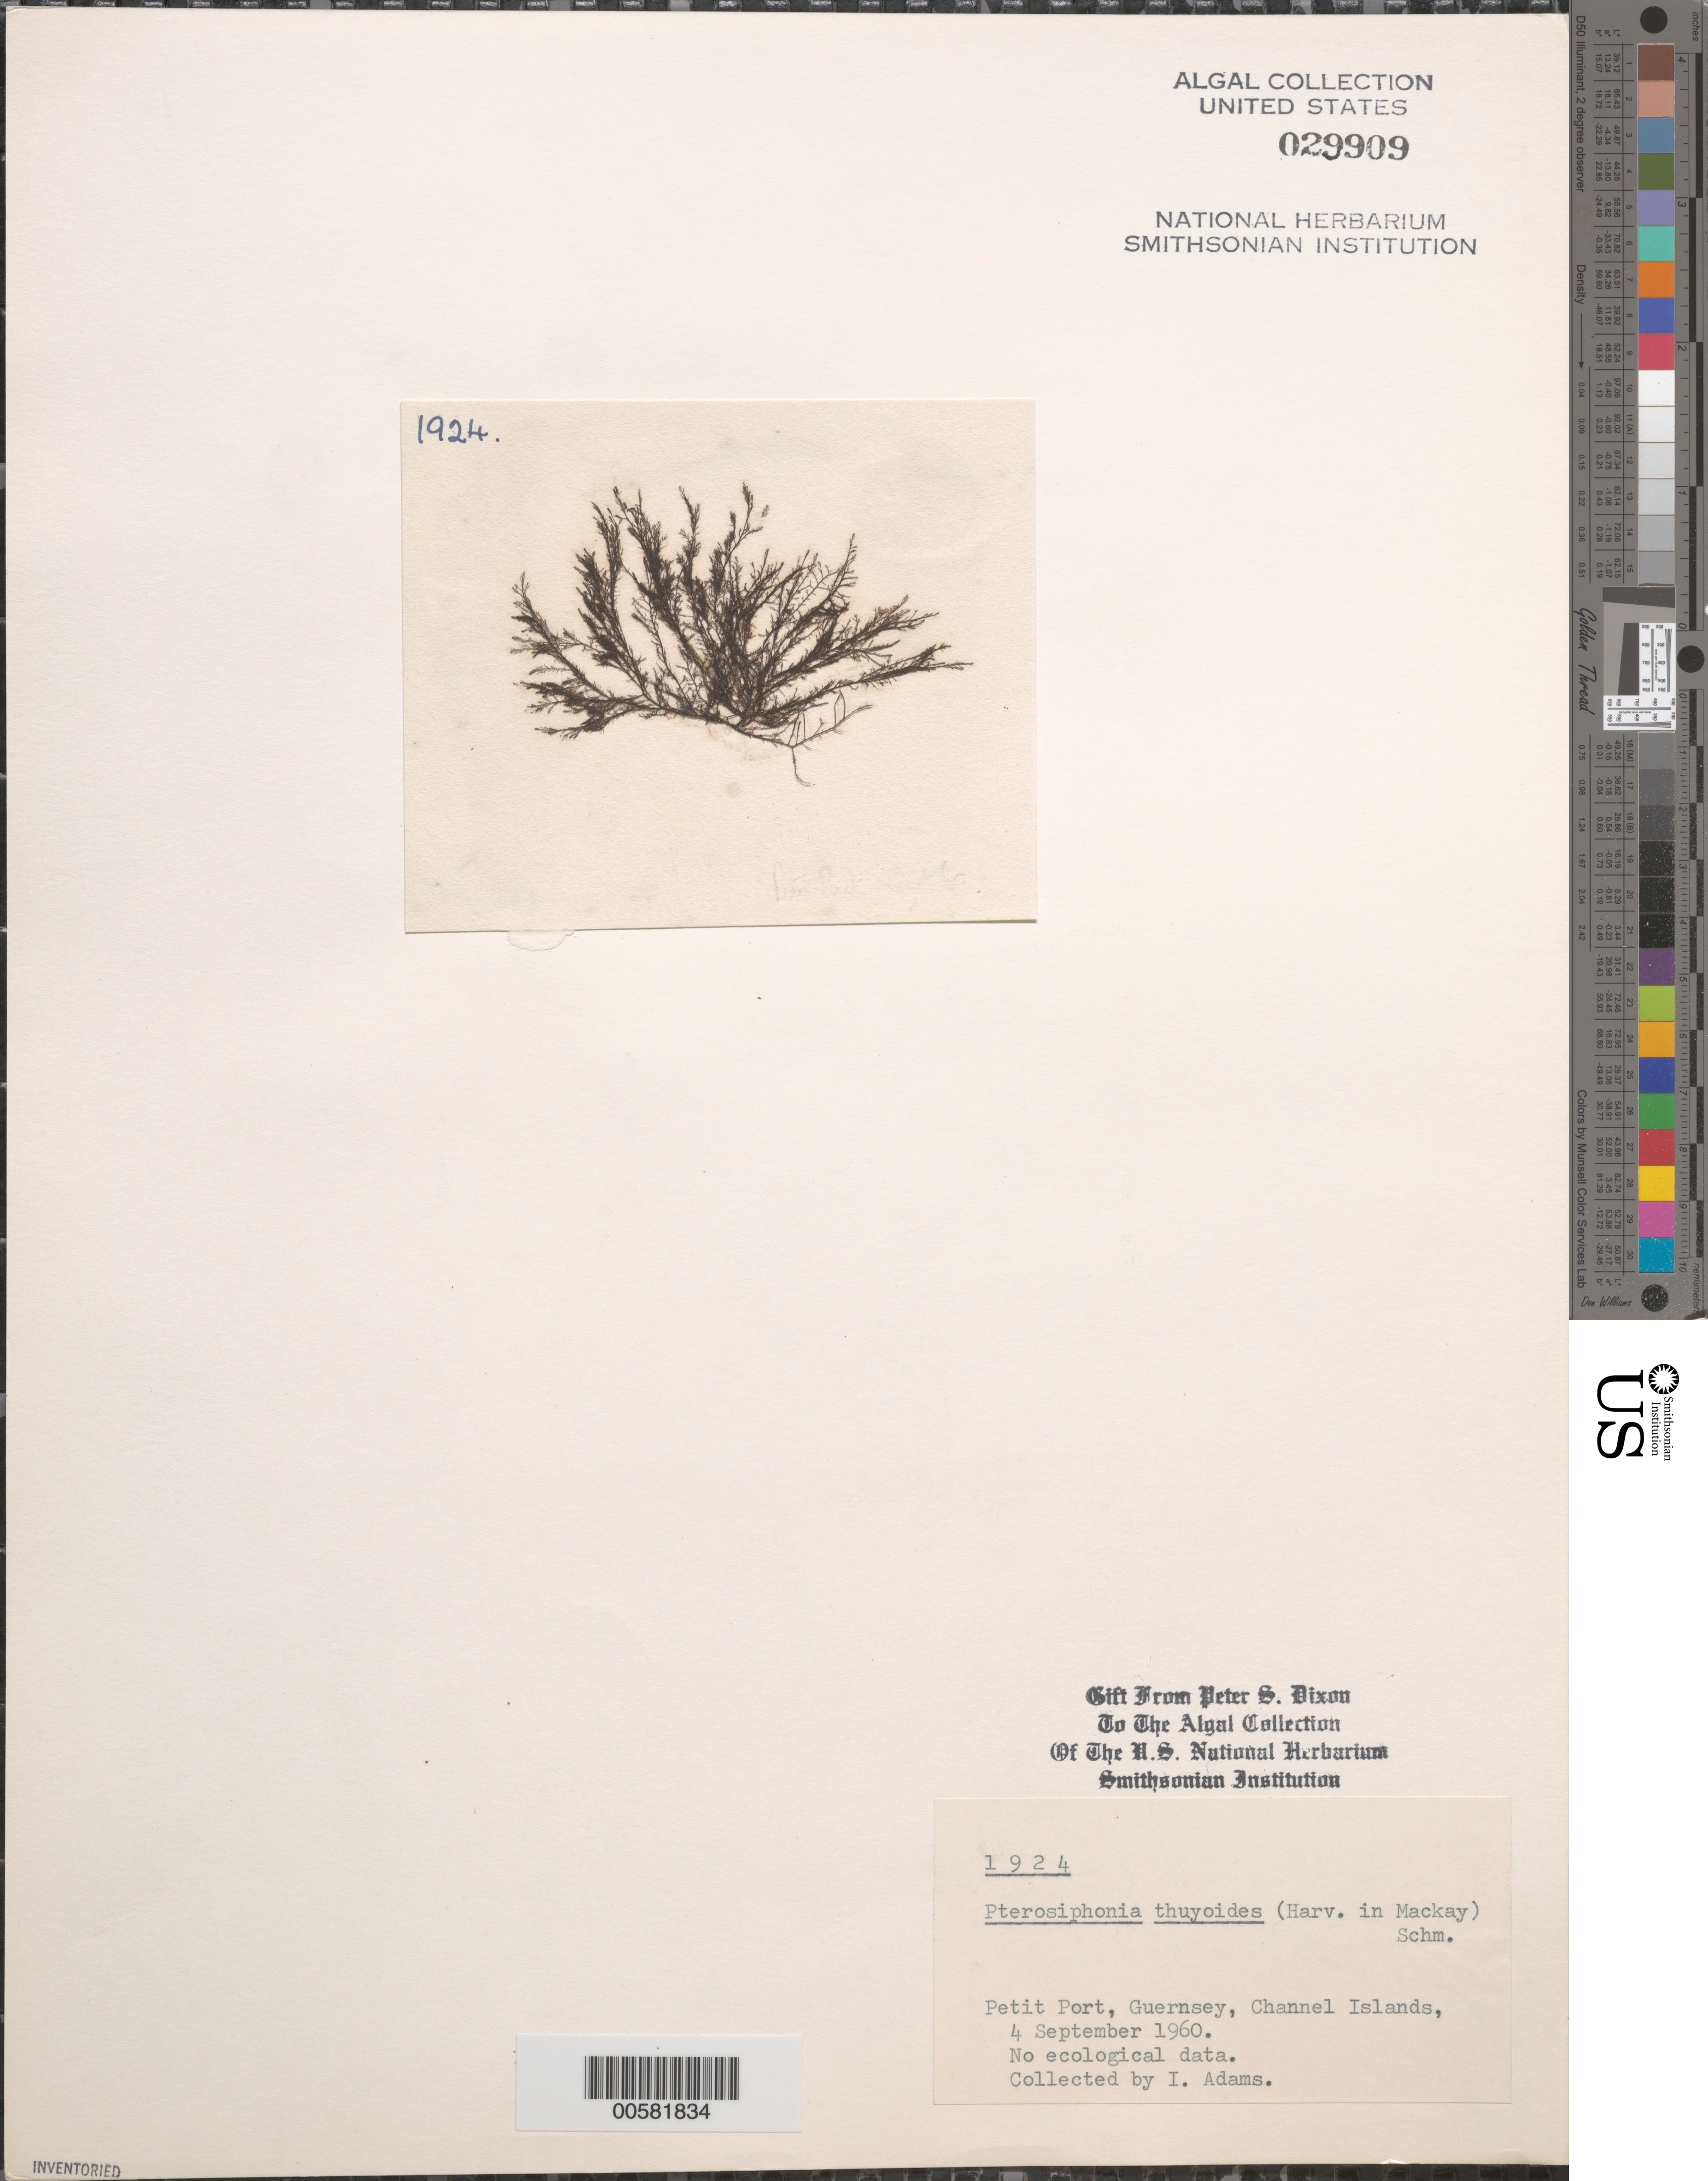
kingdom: Plantae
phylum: Rhodophyta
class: Florideophyceae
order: Ceramiales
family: Rhodomelaceae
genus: Pterosiphonia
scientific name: Pterosiphonia thuyoides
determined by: Dixon, P. S.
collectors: I. Adams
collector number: PSD 1924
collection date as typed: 04 Sep 1960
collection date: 1960-09-04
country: United Kingdom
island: Guernsey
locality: Petit Port. Bailiwick of Guernsey.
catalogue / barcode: US 29909